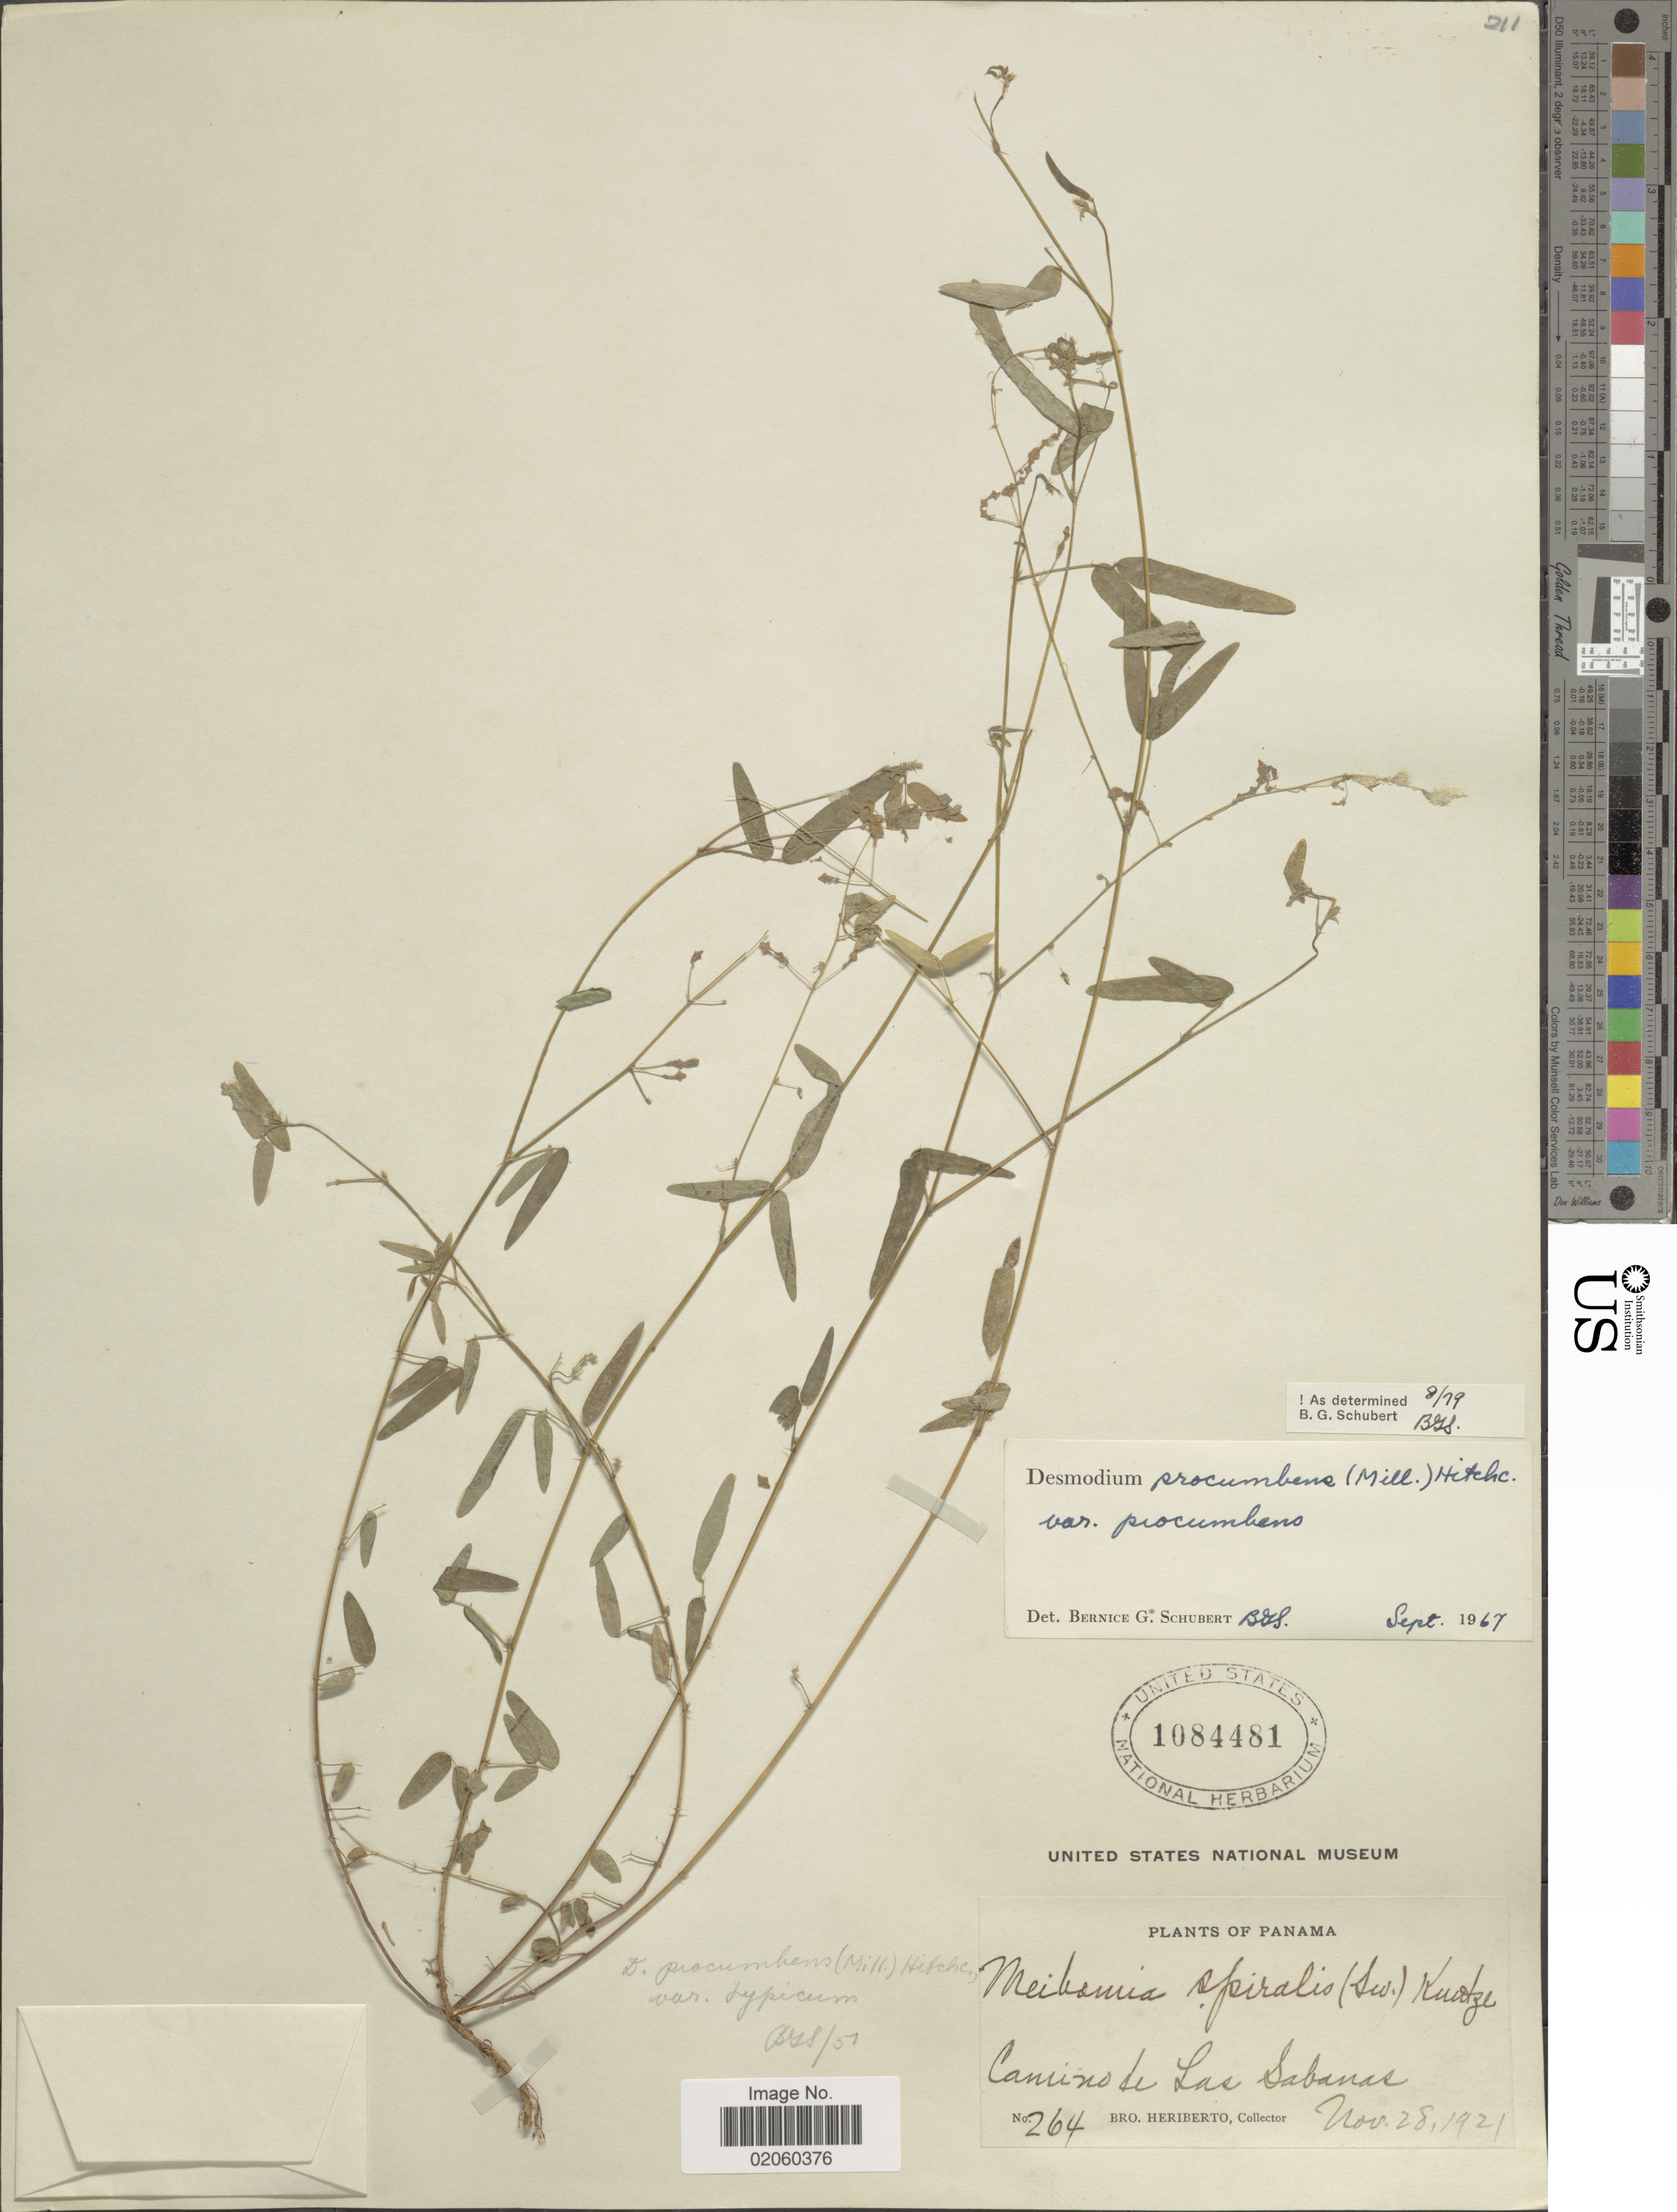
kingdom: Plantae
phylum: Tracheophyta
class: Magnoliopsida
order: Fabales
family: Fabaceae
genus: Desmodium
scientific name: Desmodium procumbens var. procumbens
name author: (Mill.) Hitchc.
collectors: B. Heriberto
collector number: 264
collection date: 1921-11-28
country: Panama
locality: Camino de Las Sabanas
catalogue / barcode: US 1084481